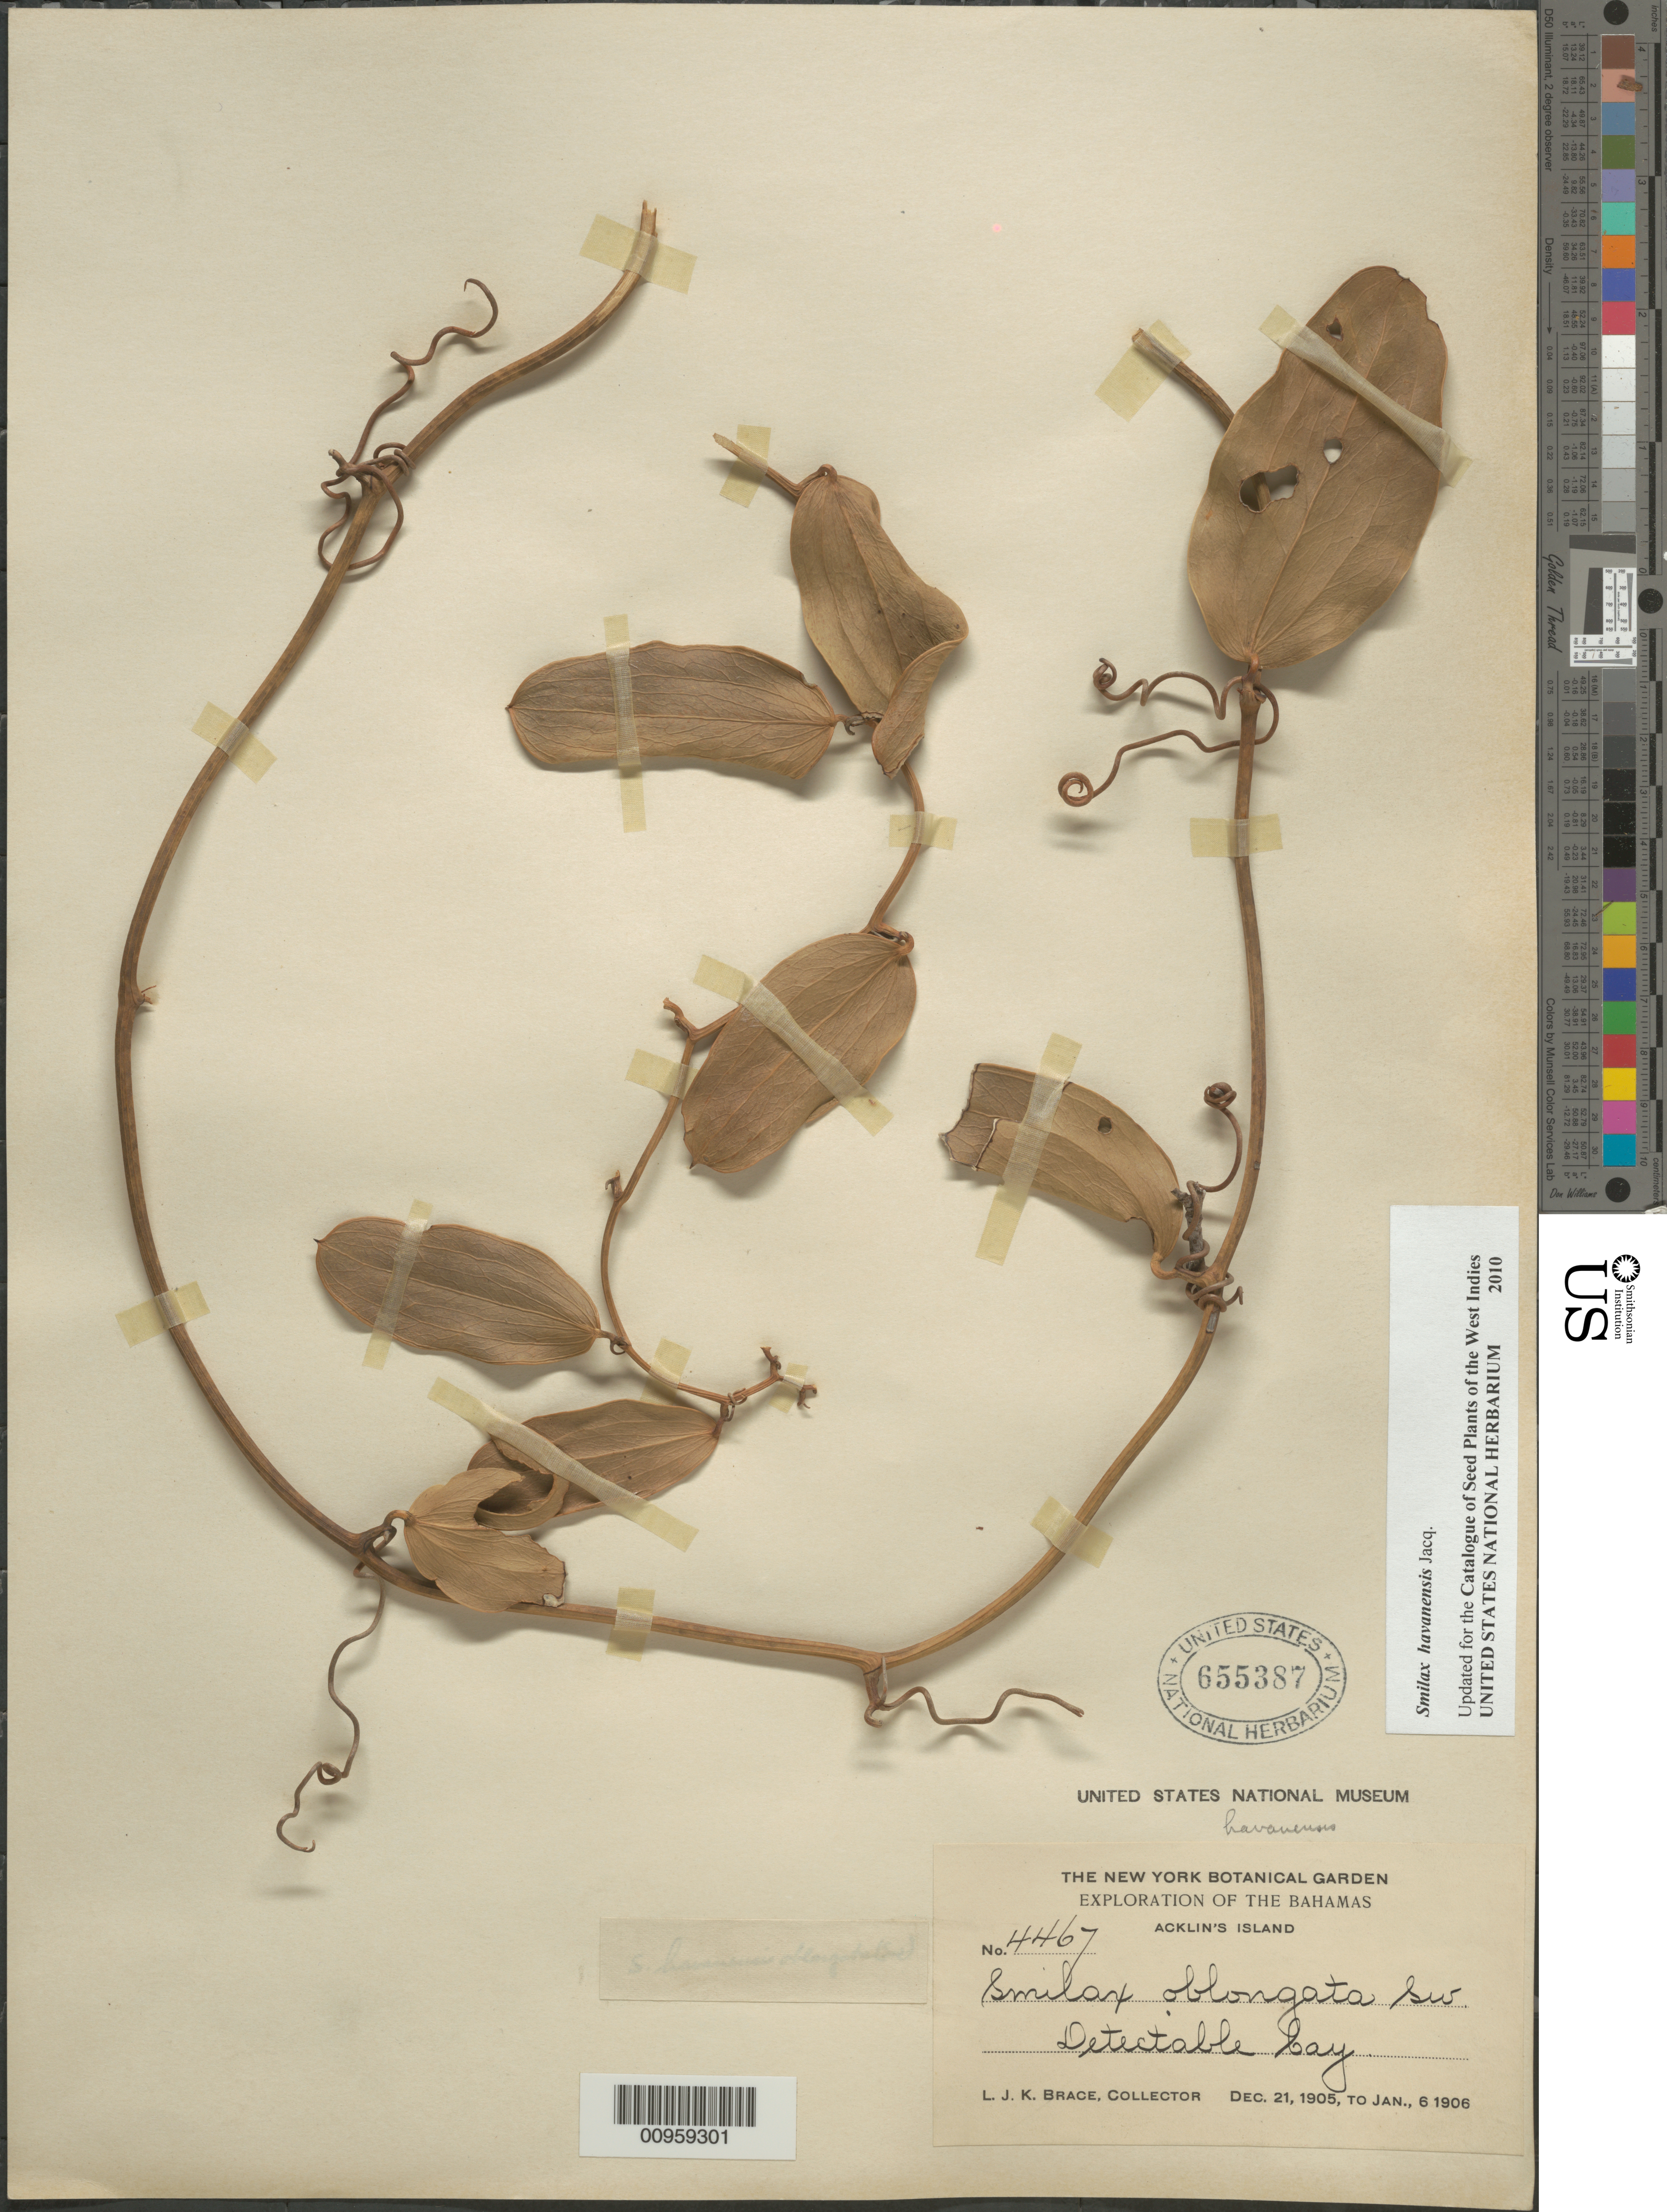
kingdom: Plantae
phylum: Tracheophyta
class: Liliopsida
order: Liliales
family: Smilacaceae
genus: Smilax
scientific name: Smilax havanensis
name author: Jacq.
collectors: L. J. K. Brace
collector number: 4467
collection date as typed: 21 Dec 1905 to 06 Jan 1906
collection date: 1905-12-21/1906-01-06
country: Bahamas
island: Acklins I.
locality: Detectable Cay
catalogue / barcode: US 655387